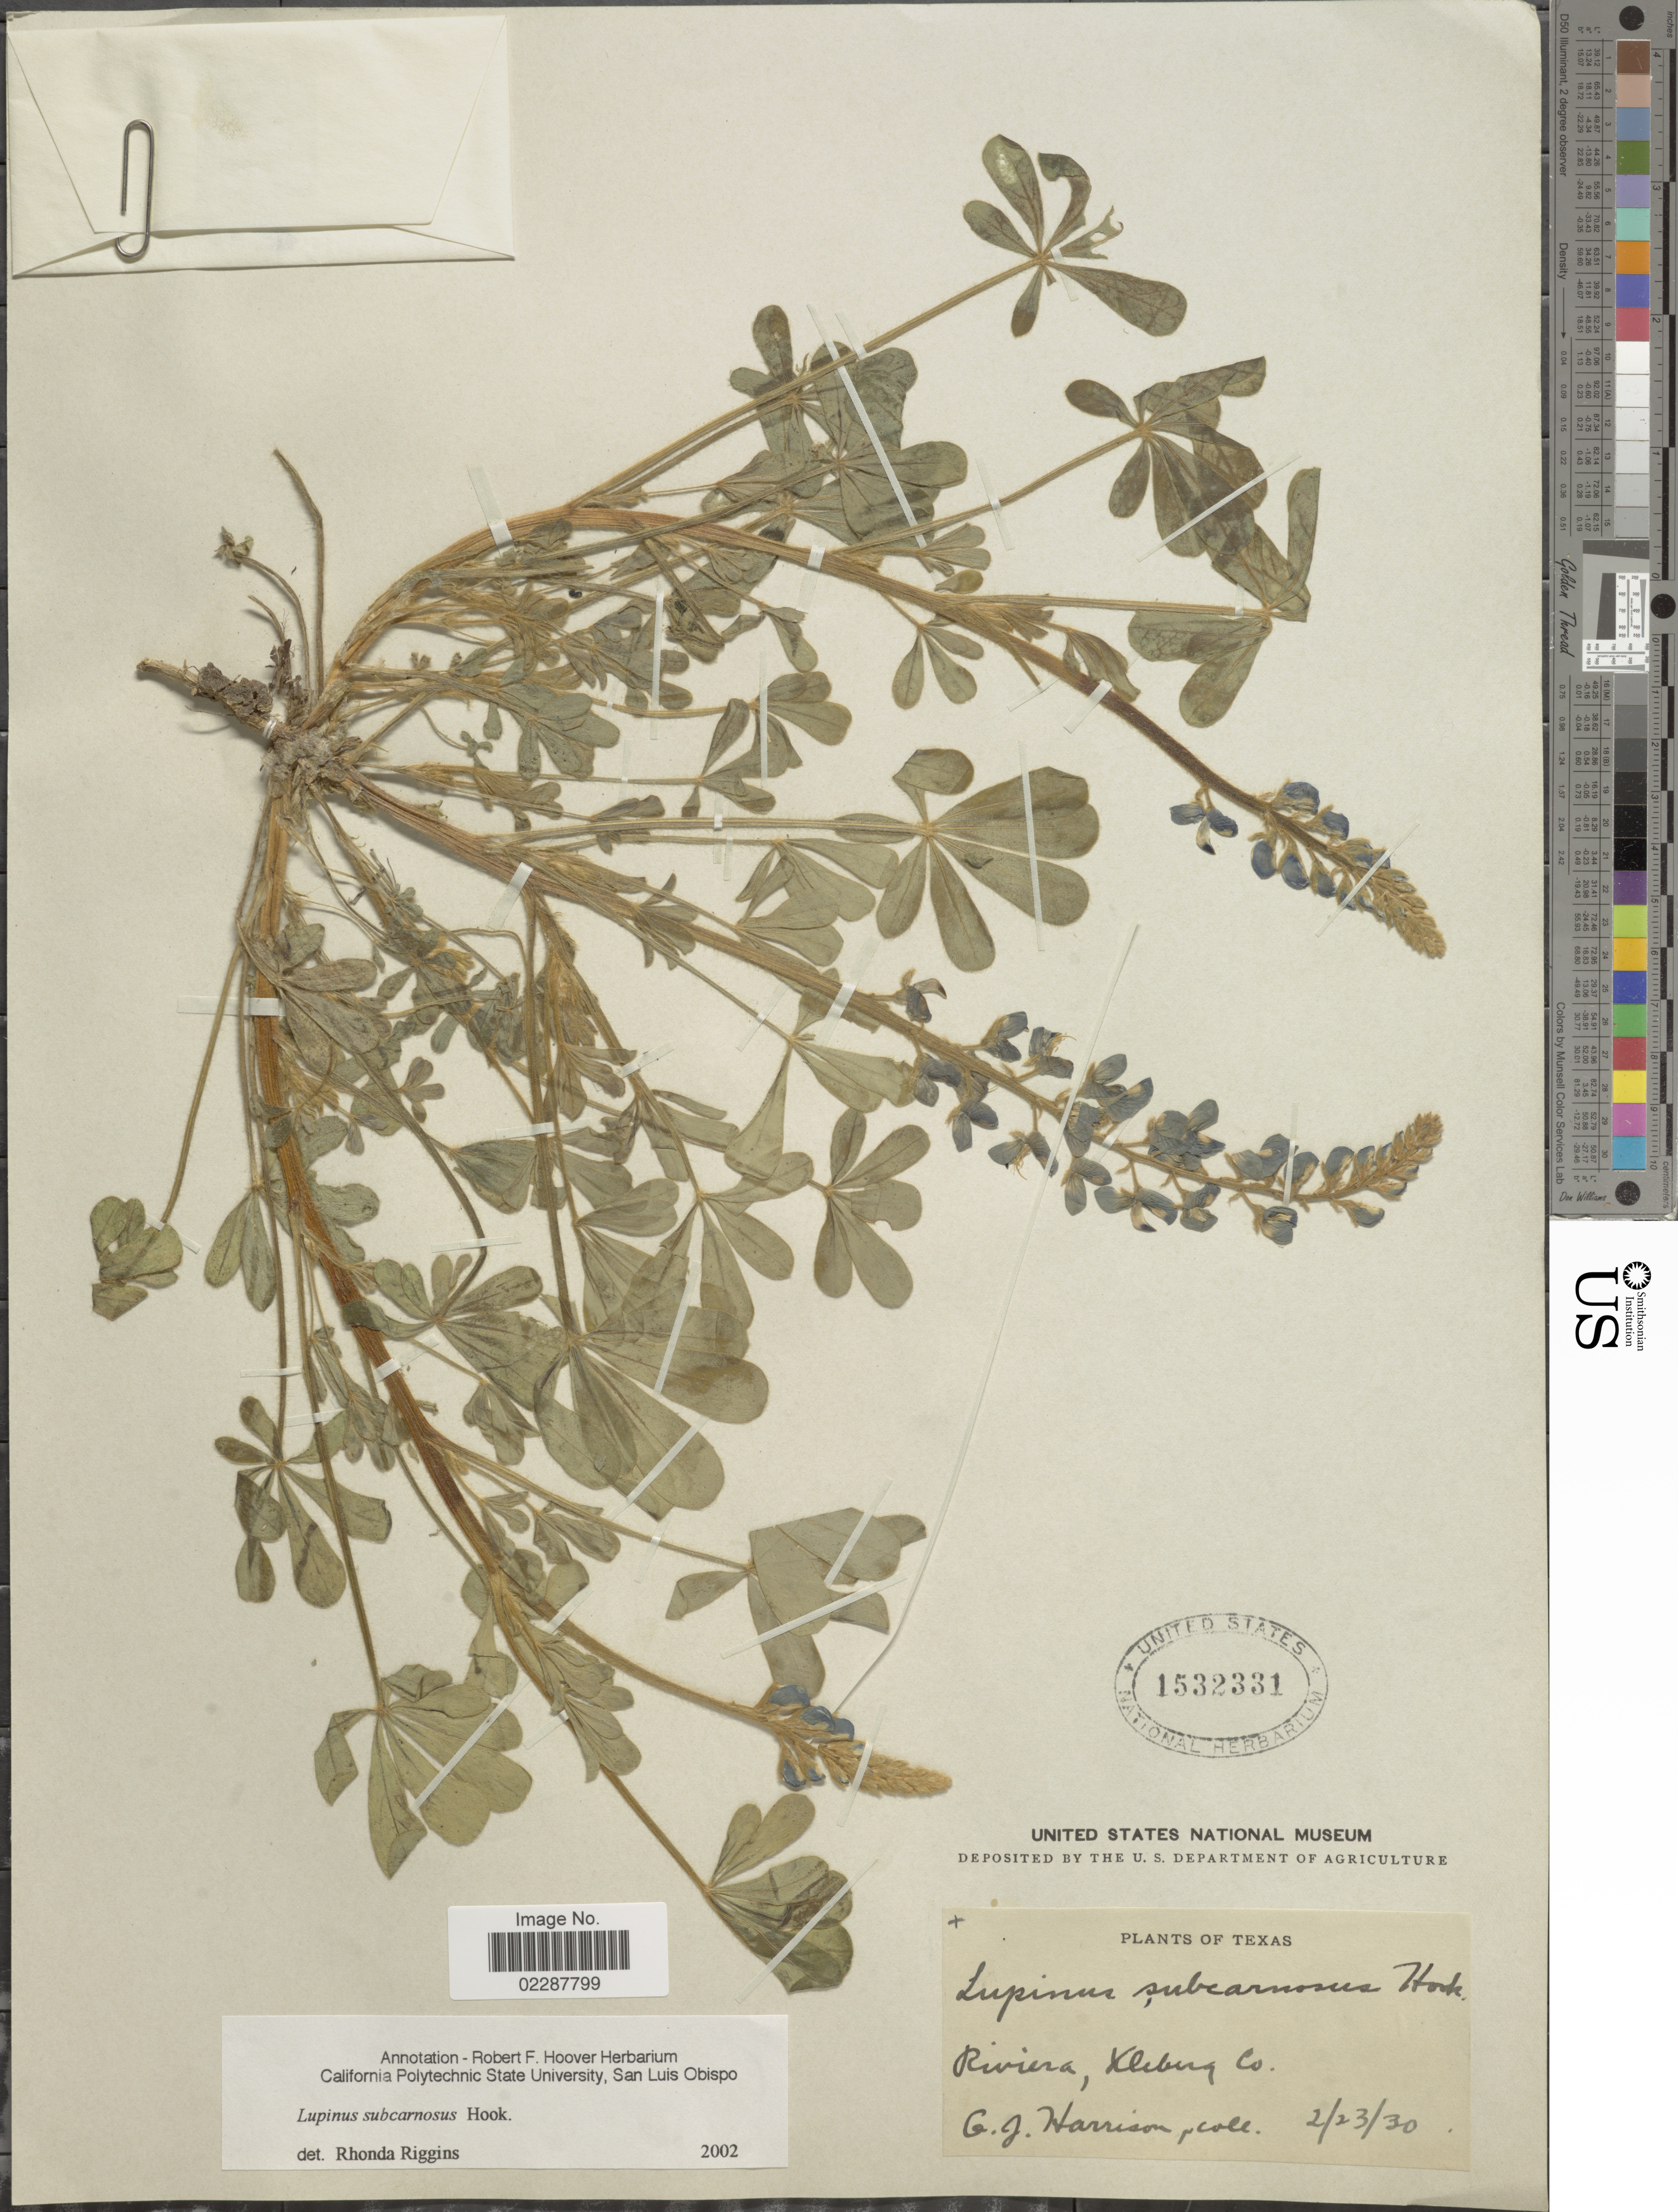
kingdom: Plantae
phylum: Tracheophyta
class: Magnoliopsida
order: Fabales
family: Fabaceae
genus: Lupinus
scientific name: Lupinus subcarnosus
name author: Hook.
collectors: G. J. Harrison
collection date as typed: Transcribed d/m/y: 23/2/30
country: United States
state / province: Texas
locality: Riviera, Kleburg Co.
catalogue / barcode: US 1532331